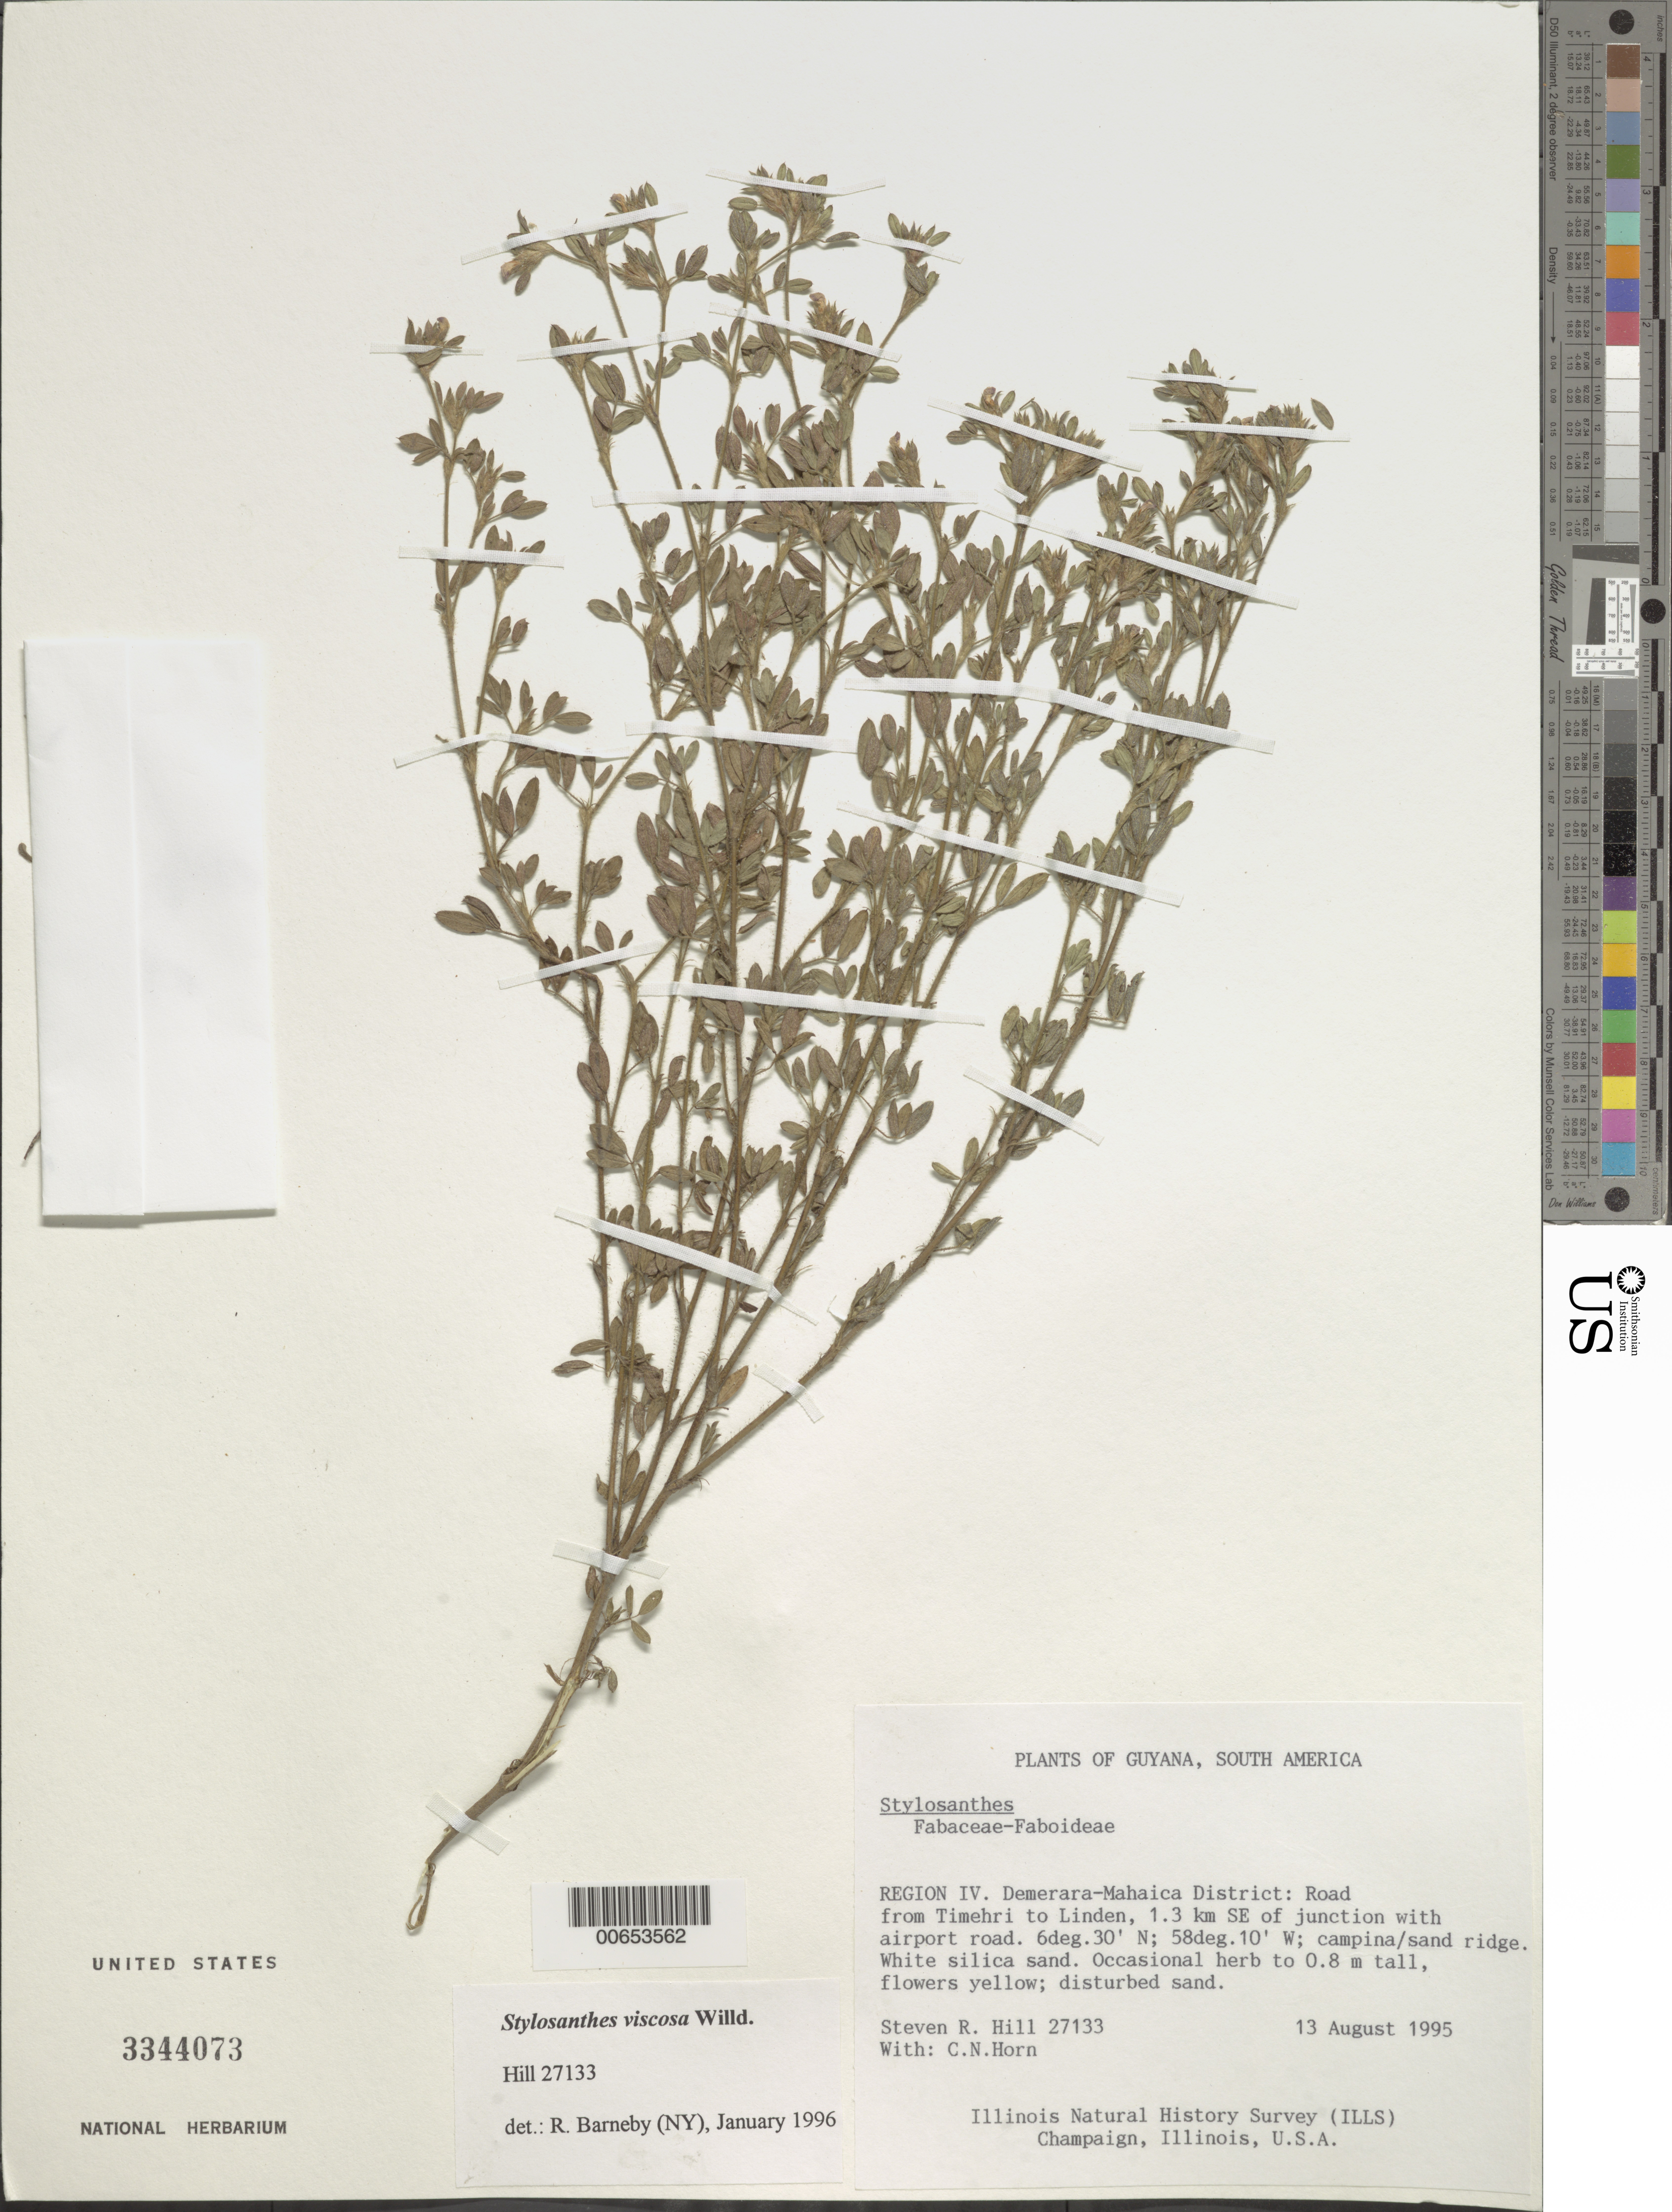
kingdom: Plantae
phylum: Tracheophyta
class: Magnoliopsida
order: Fabales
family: Fabaceae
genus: Stylosanthes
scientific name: Stylosanthes viscosa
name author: Sw.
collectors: S. R. Hill & C. N. Horn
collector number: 27133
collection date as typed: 13-Aug-95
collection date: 1995-08-13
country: Guyana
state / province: Demerara-Mahaica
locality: Timehri to Linden road, 1.3 km SE of junc. with airport road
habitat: Campina/sand ridge, white silica sand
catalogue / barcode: US 3344073